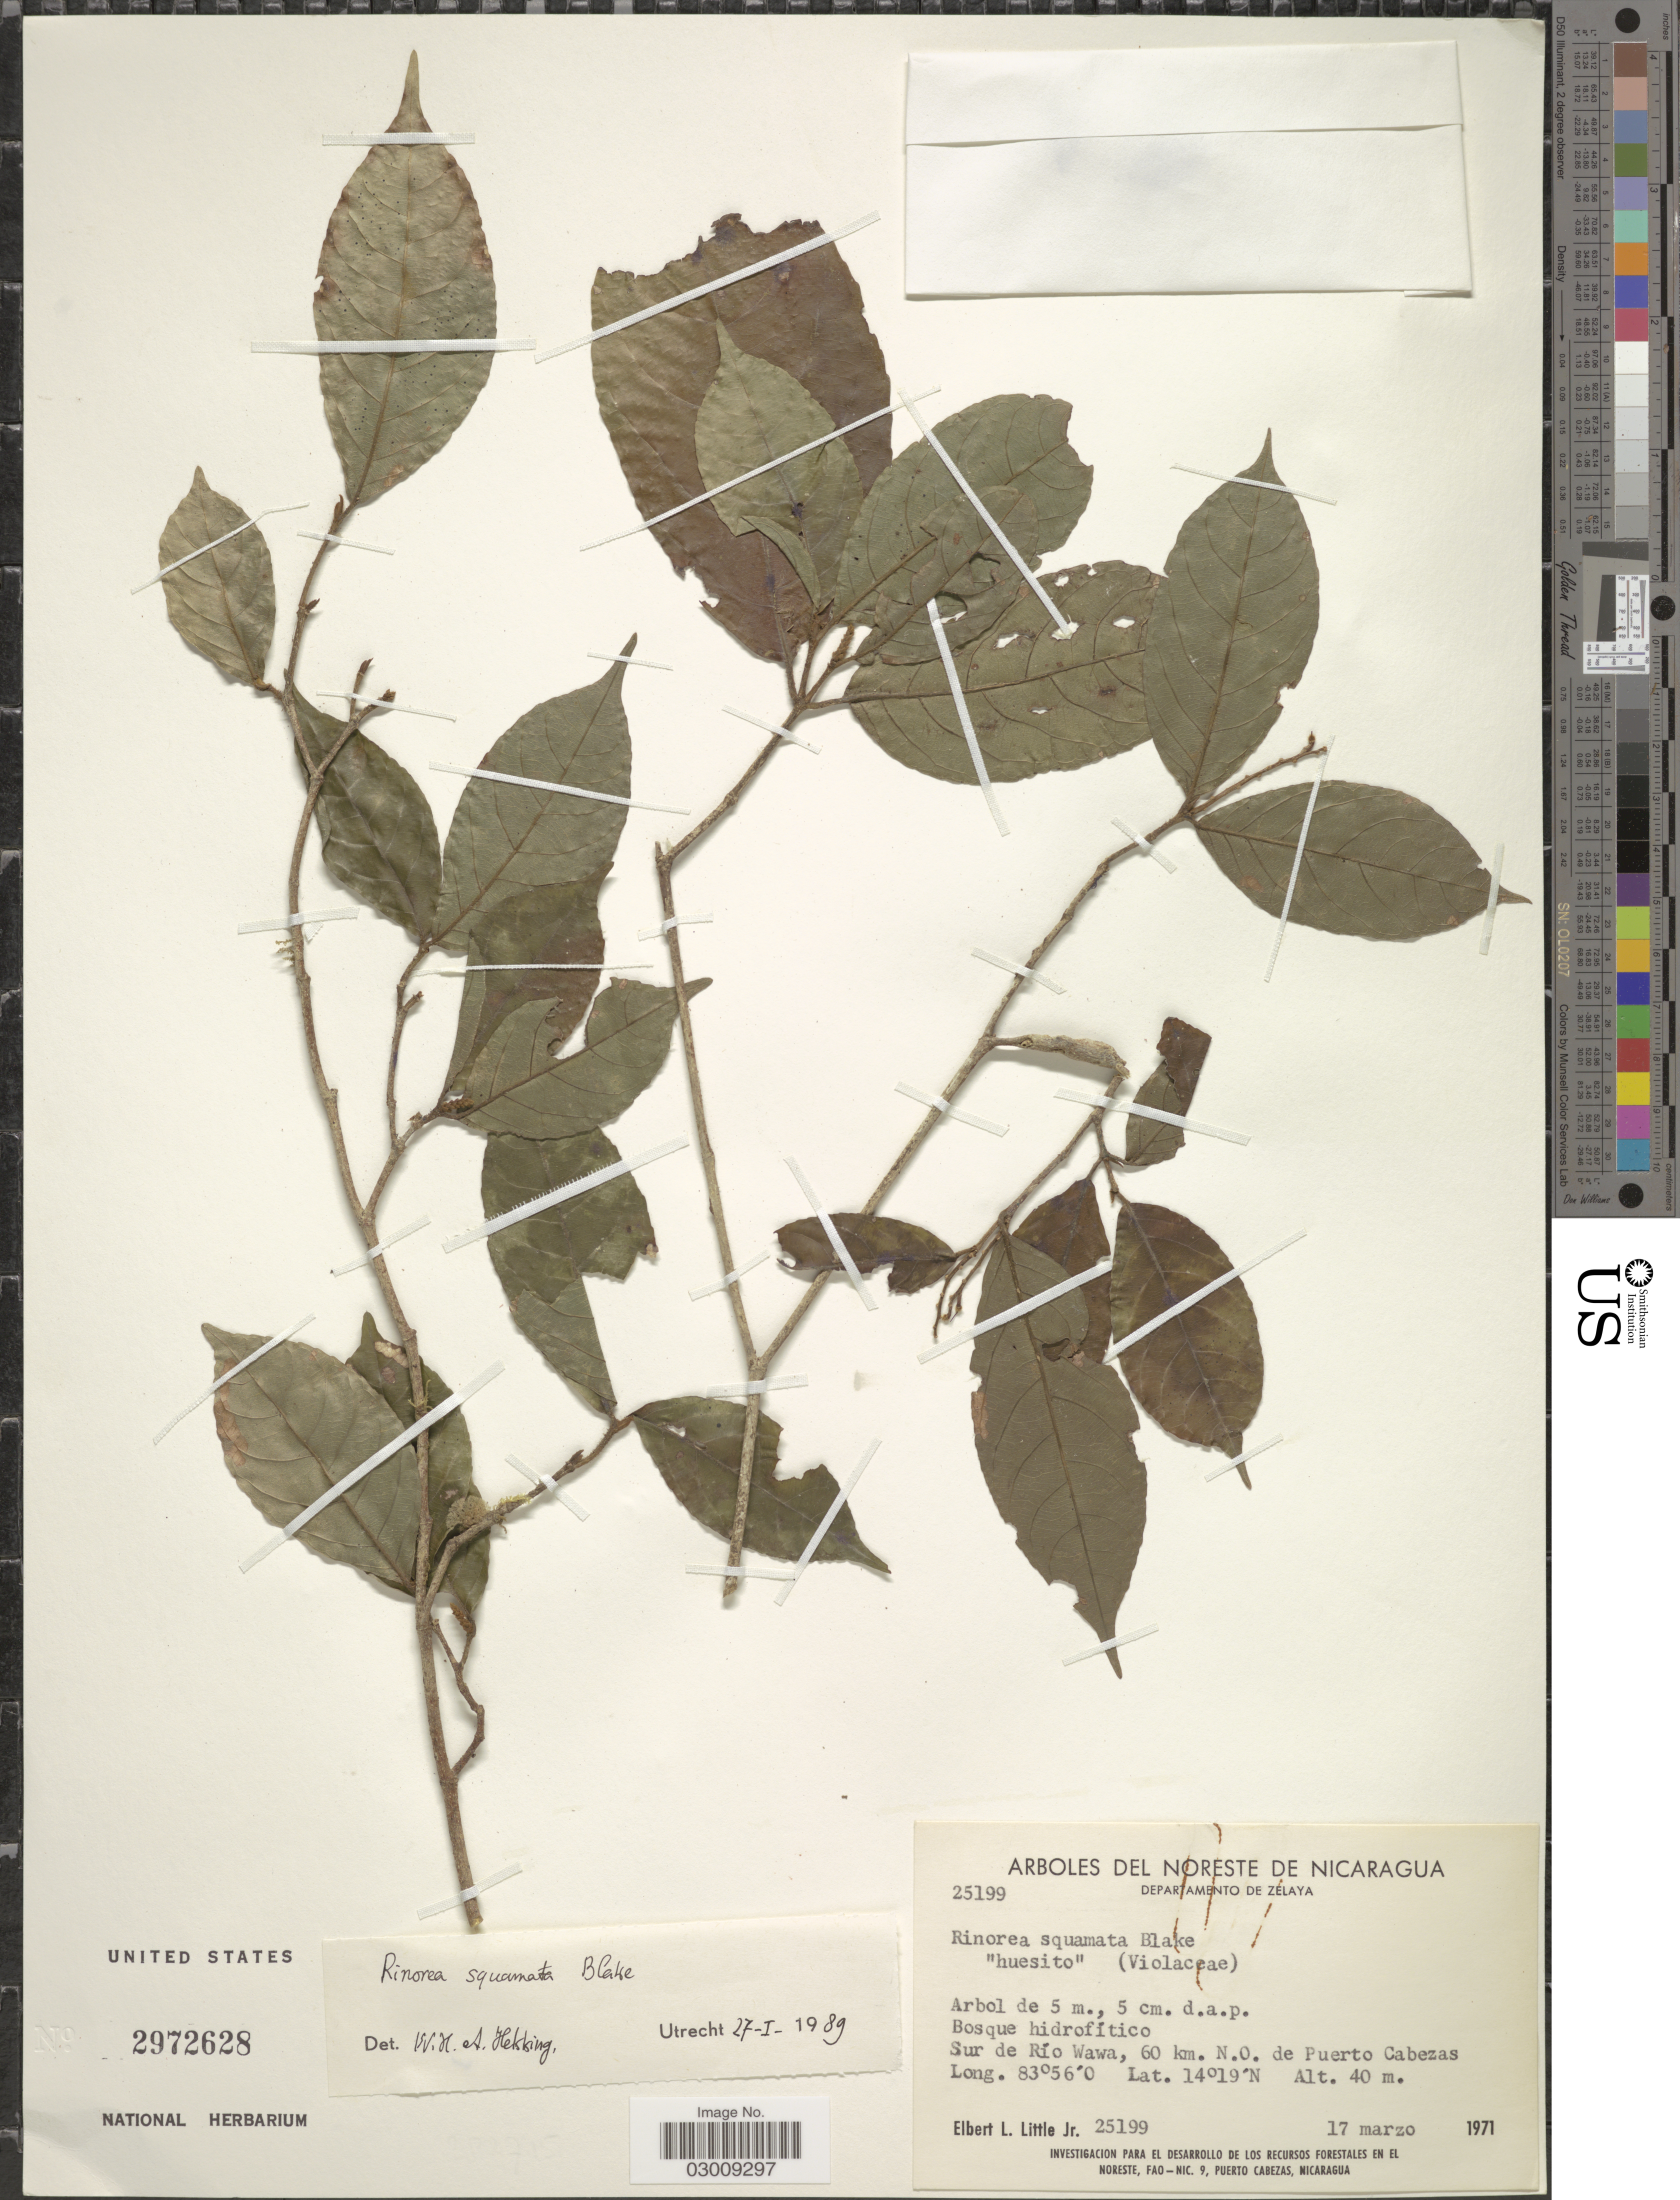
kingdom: Plantae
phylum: Tracheophyta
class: Magnoliopsida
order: Malpighiales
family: Violaceae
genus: Rinorea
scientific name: Rinorea squamata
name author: S.F. Blake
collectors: E. L. Little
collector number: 25199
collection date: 1971-03-17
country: Nicaragua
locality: Noreste de Nicaragua. Departamento de Zelaya. Sur de Río Wawa, 60 km. N.O. de Puerto Cabezas.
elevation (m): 40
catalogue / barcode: US 2972628